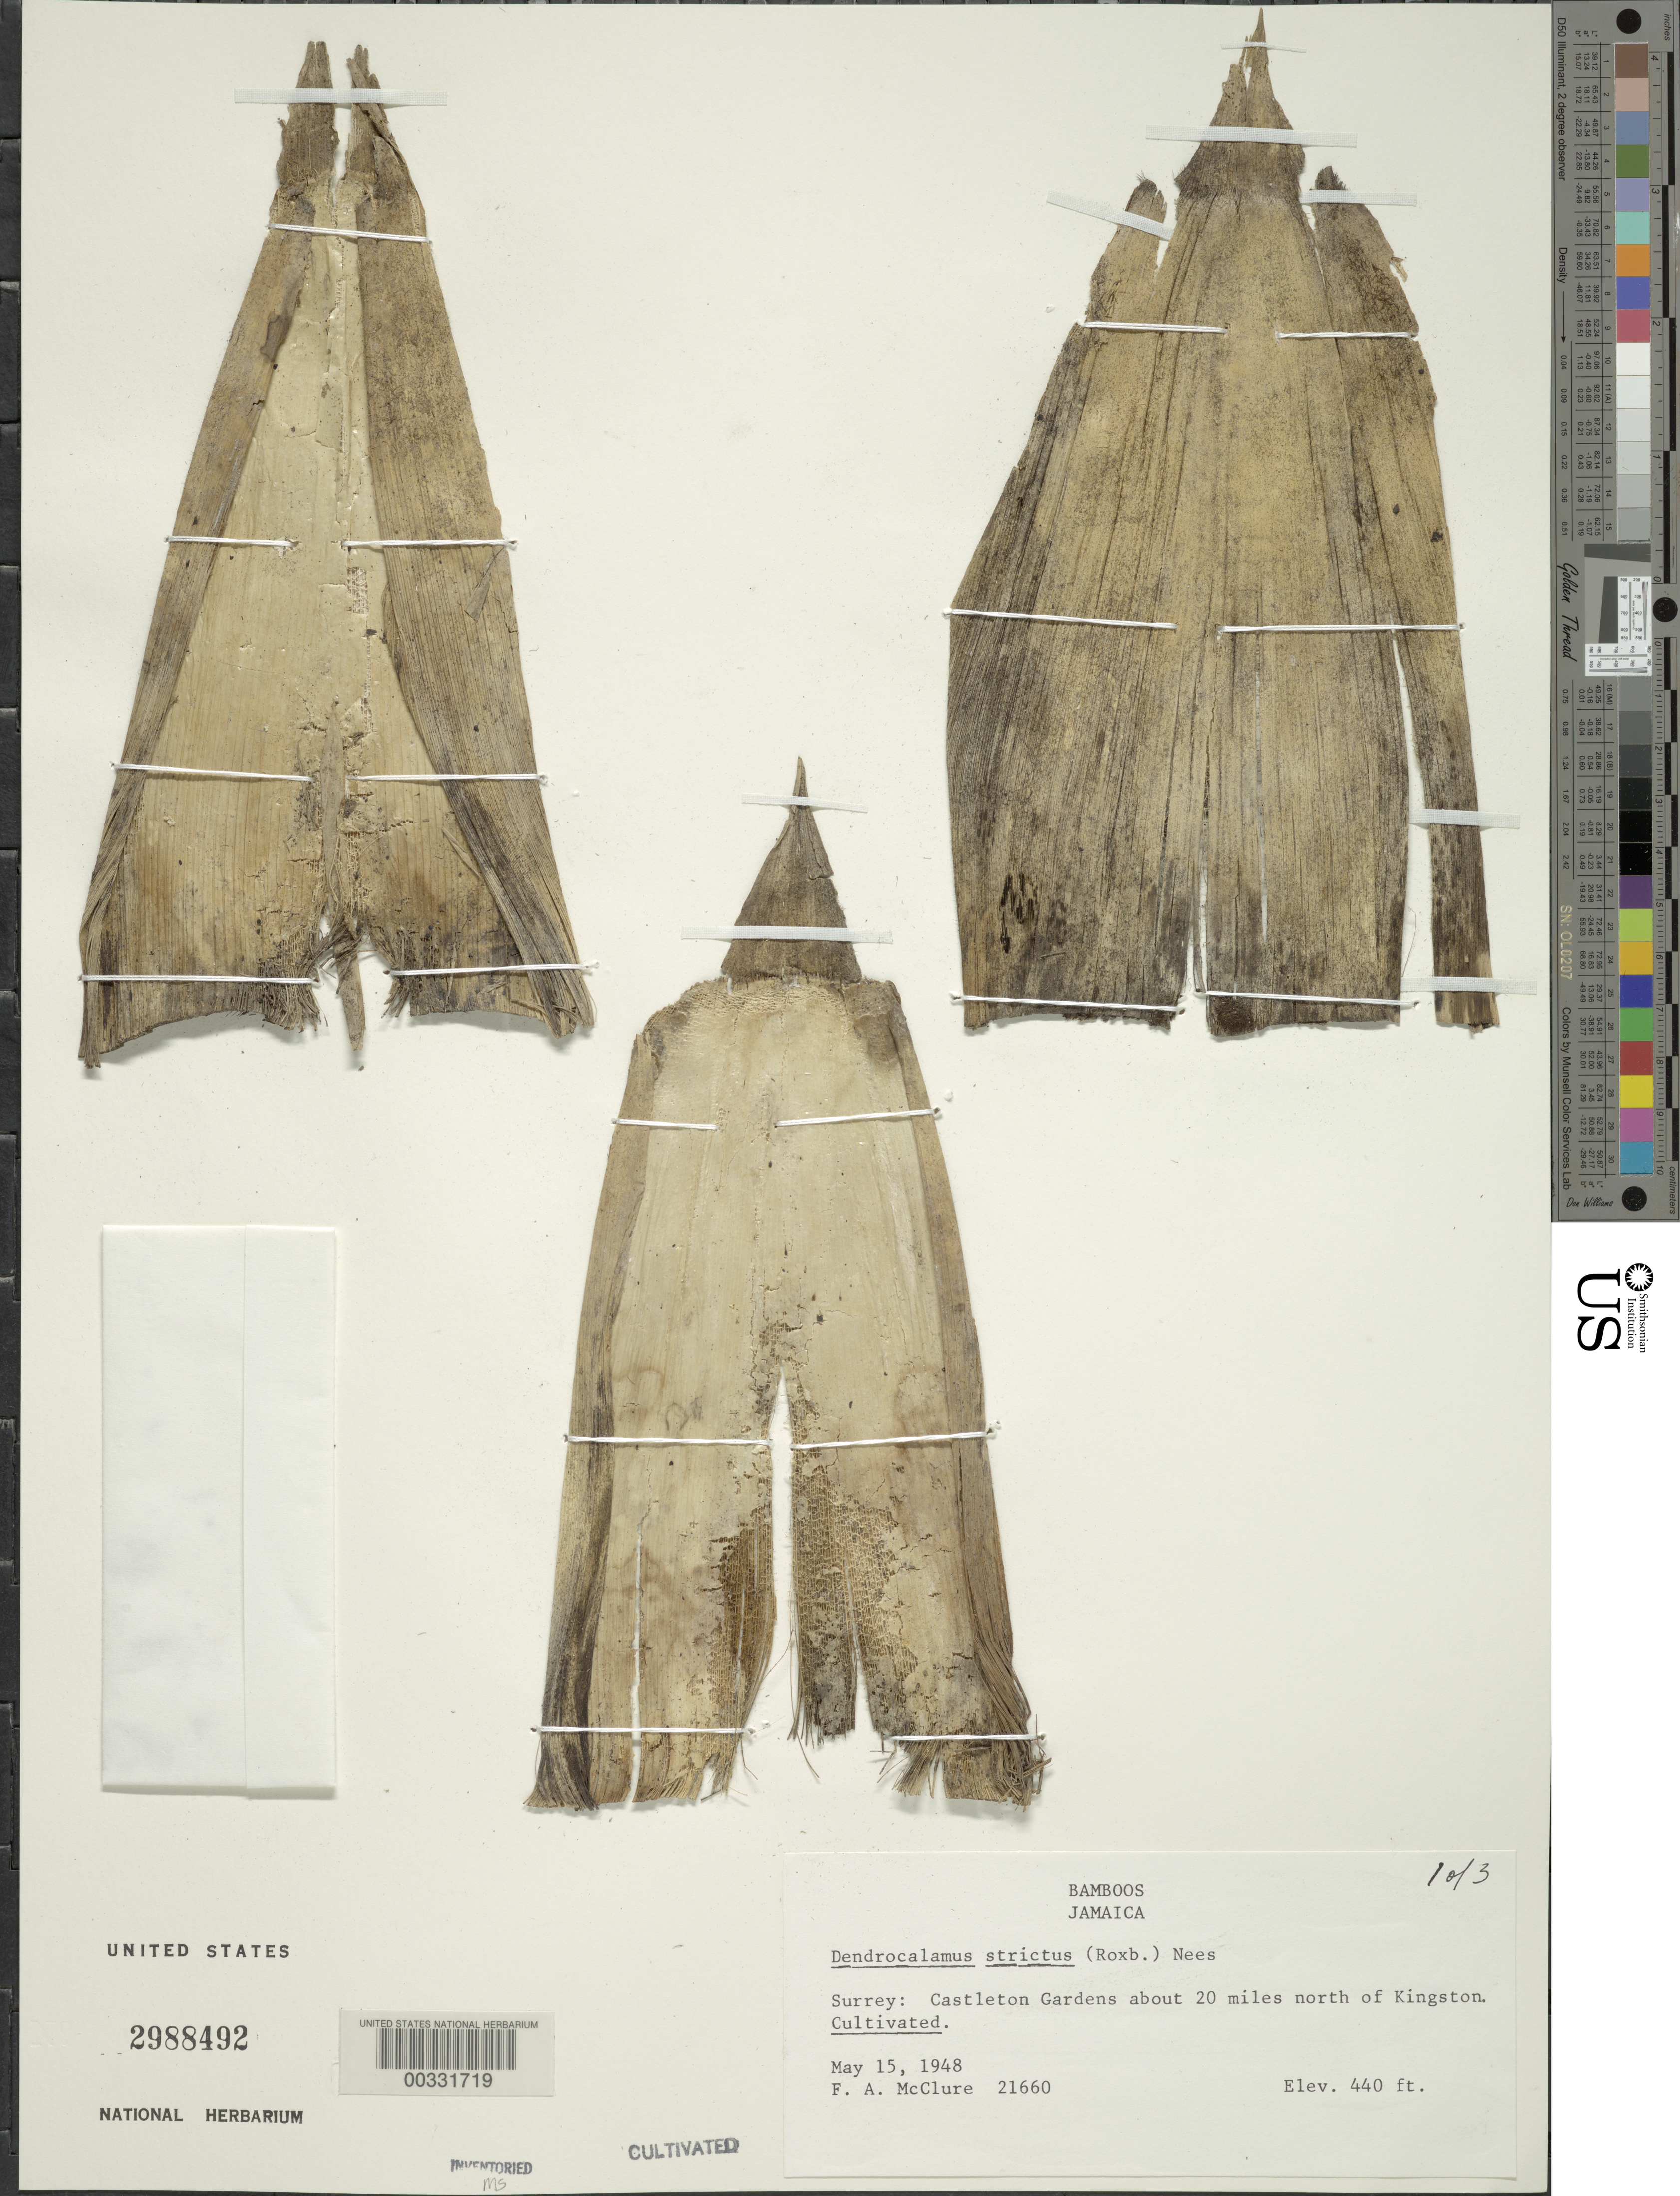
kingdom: Plantae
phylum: Tracheophyta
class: Liliopsida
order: Poales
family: Poaceae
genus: Dendrocalamus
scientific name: Dendrocalamus strictus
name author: (Roxb.) Nees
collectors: F. A. McClure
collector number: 21660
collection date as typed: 15 May 1948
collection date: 1948-05-15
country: Jamaica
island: Greater Antilles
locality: Castleton Gardens, N of Kingston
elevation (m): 134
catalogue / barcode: US 2988492